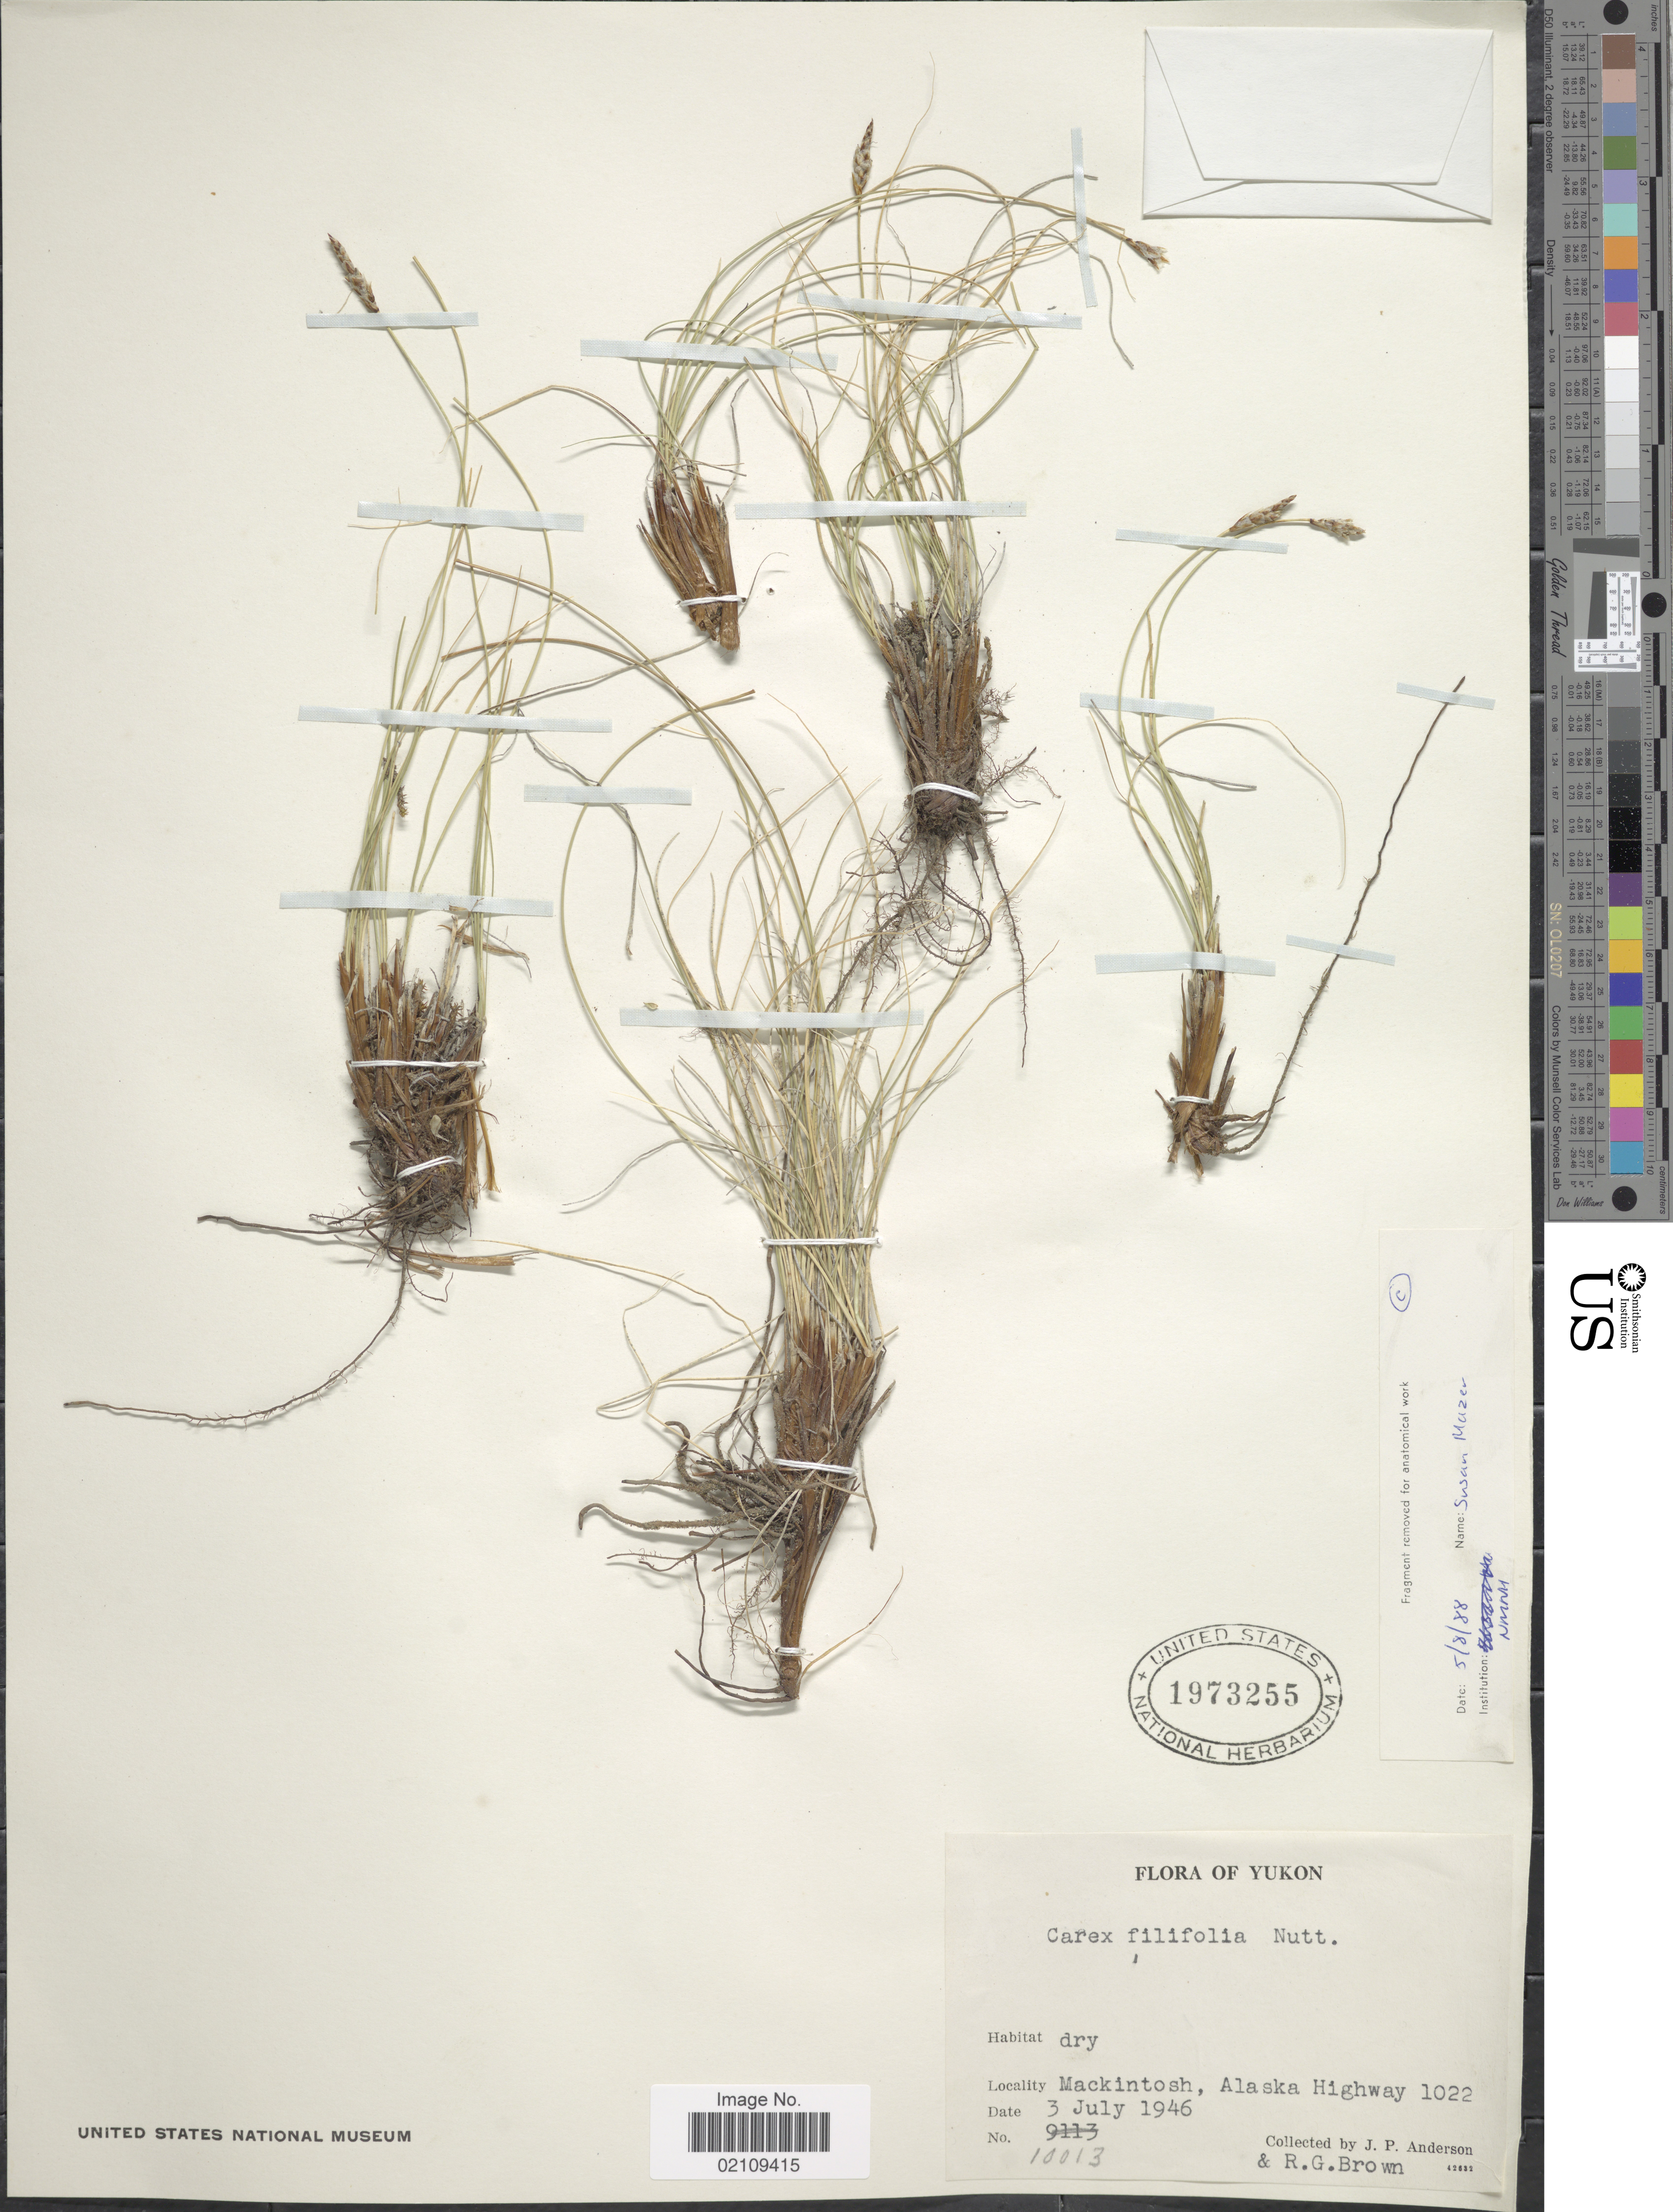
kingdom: Plantae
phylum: Tracheophyta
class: Liliopsida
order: Poales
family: Cyperaceae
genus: Carex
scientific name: Carex filifolia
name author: Nutt.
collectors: J. P. Anderson & R. G. Brown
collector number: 10013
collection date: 1946-07-03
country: Canada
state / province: Yukon Territory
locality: Yukon, dry, Mackintosh, Alaska Highway 1022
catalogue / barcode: US 1973255